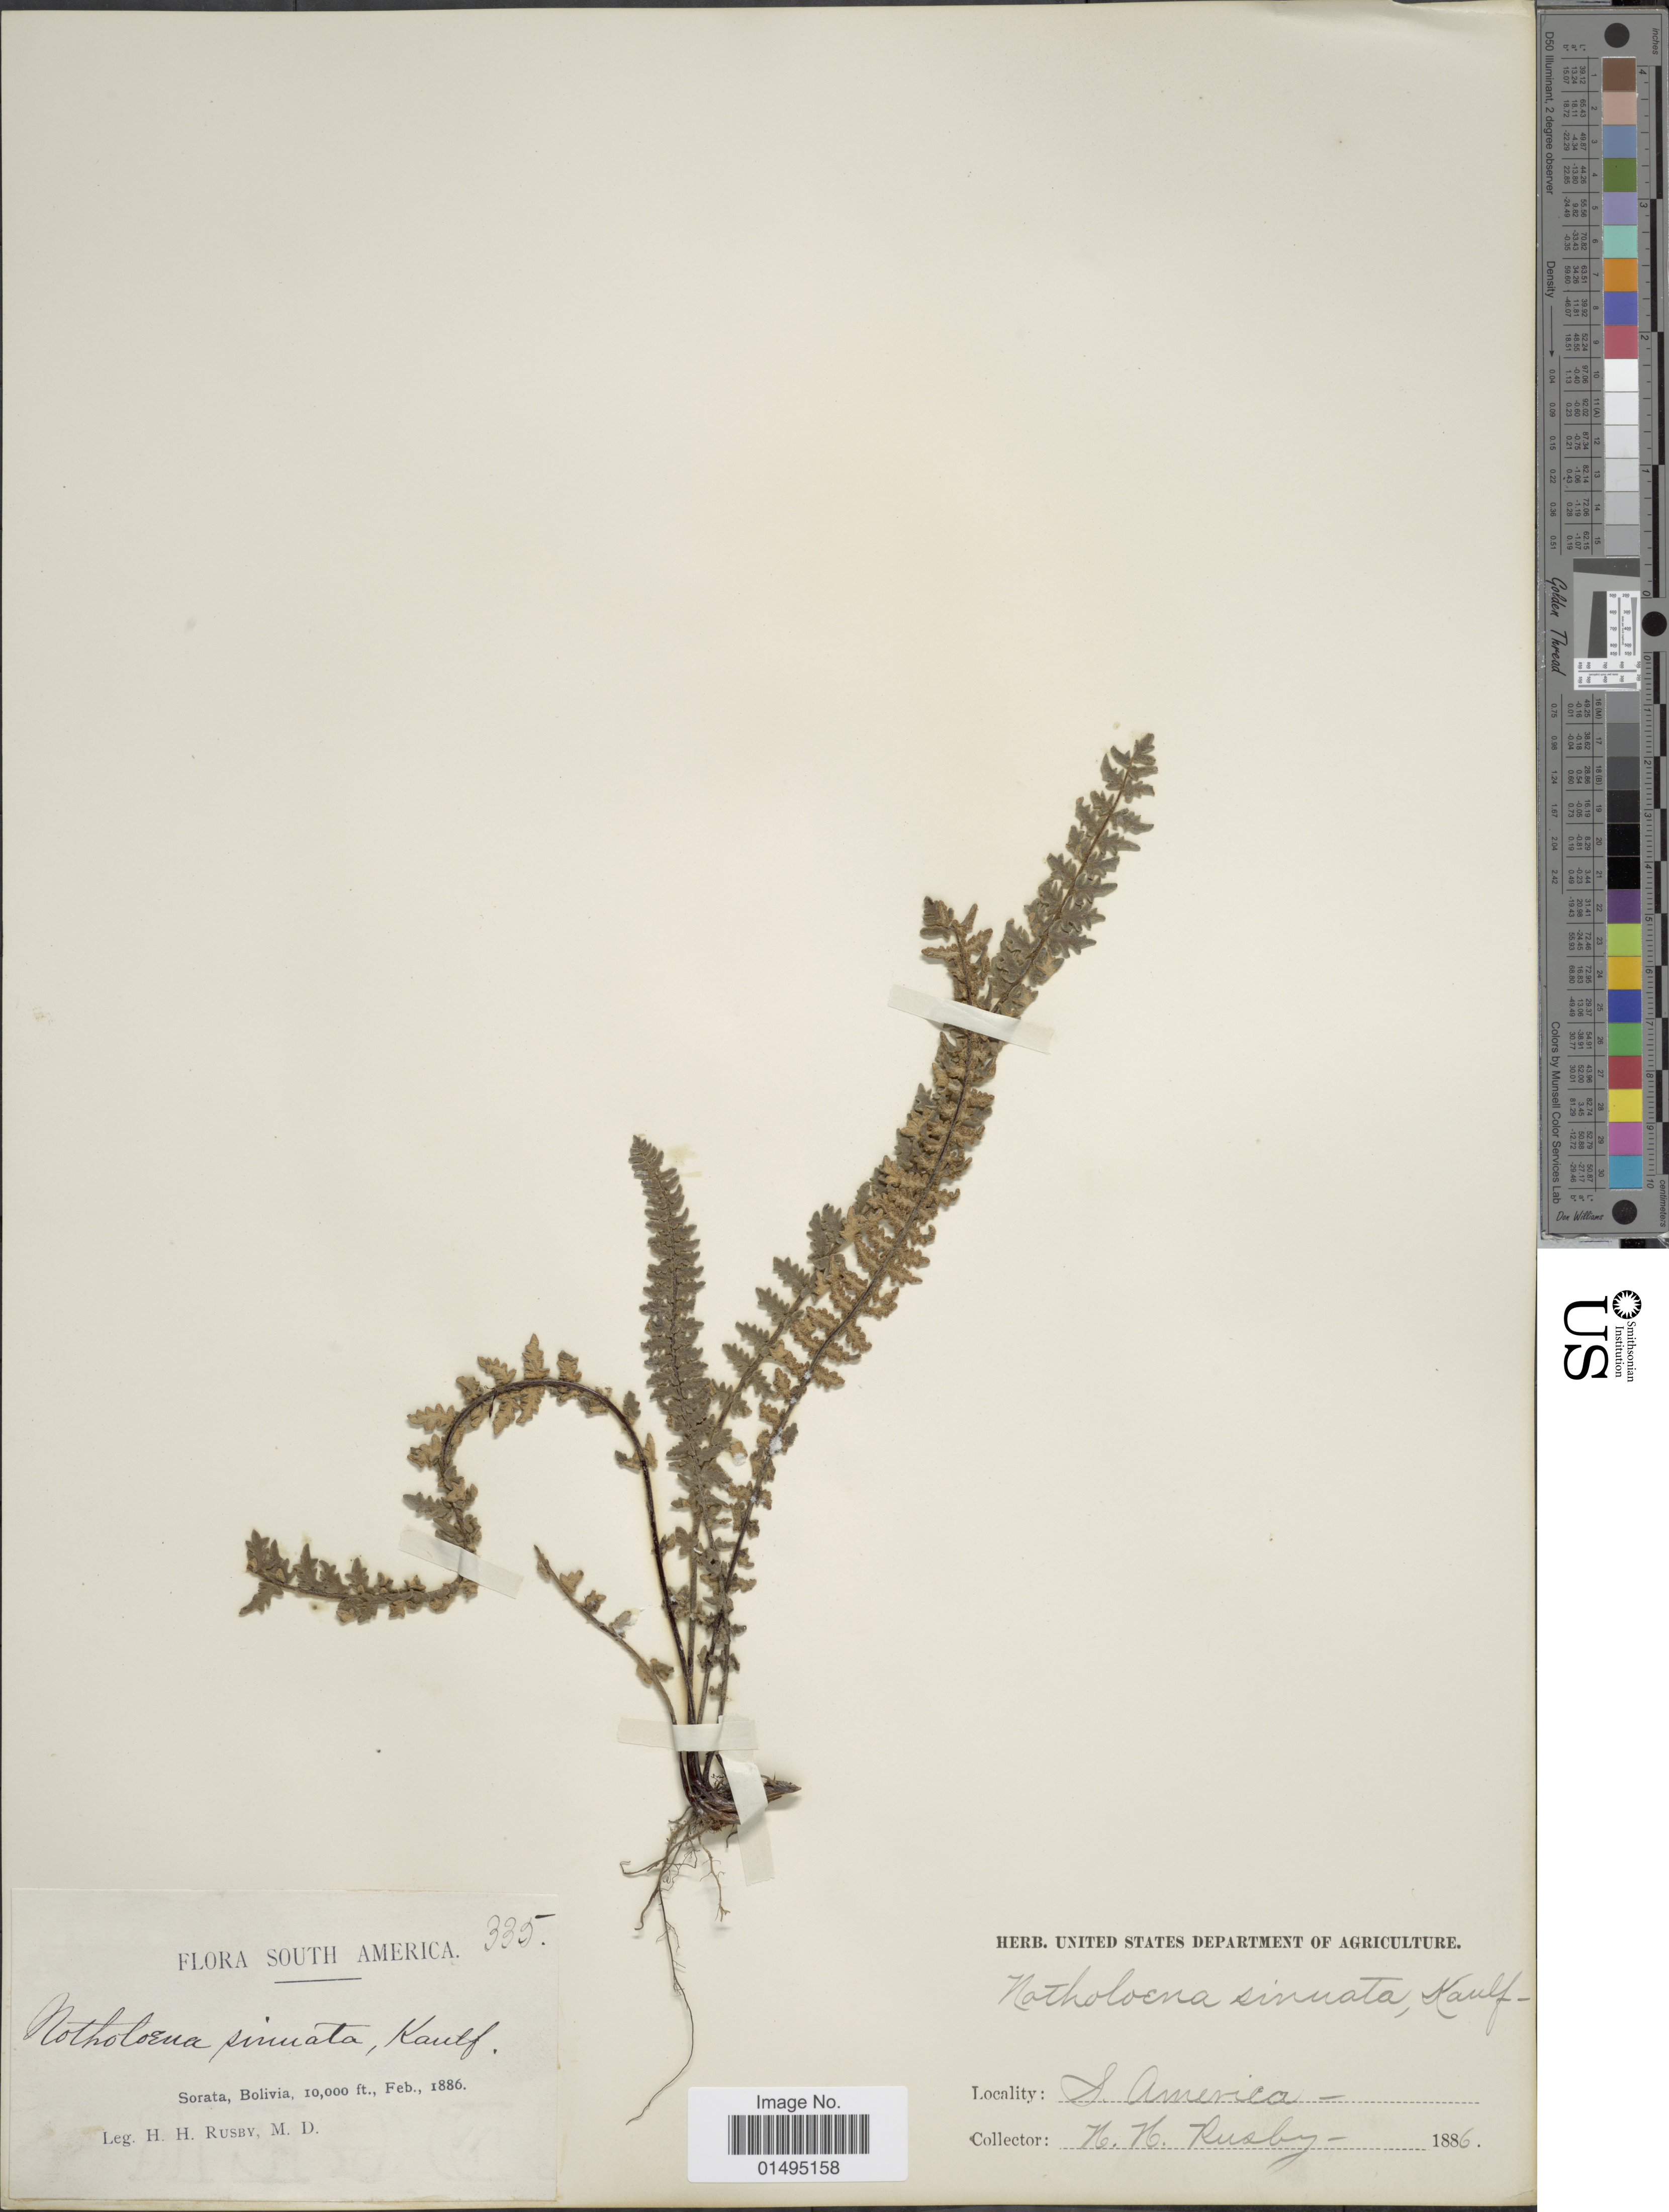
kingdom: Plantae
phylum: Tracheophyta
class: Polypodiopsida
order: Polypodiales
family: Pteridaceae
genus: Myriopteris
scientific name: Myriopteris aurea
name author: (Poir.) Grusz & Windham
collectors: H. H. Rusby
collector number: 335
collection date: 1886-02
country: Bolivia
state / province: La Páz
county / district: Larecaja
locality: Sorata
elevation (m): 3048